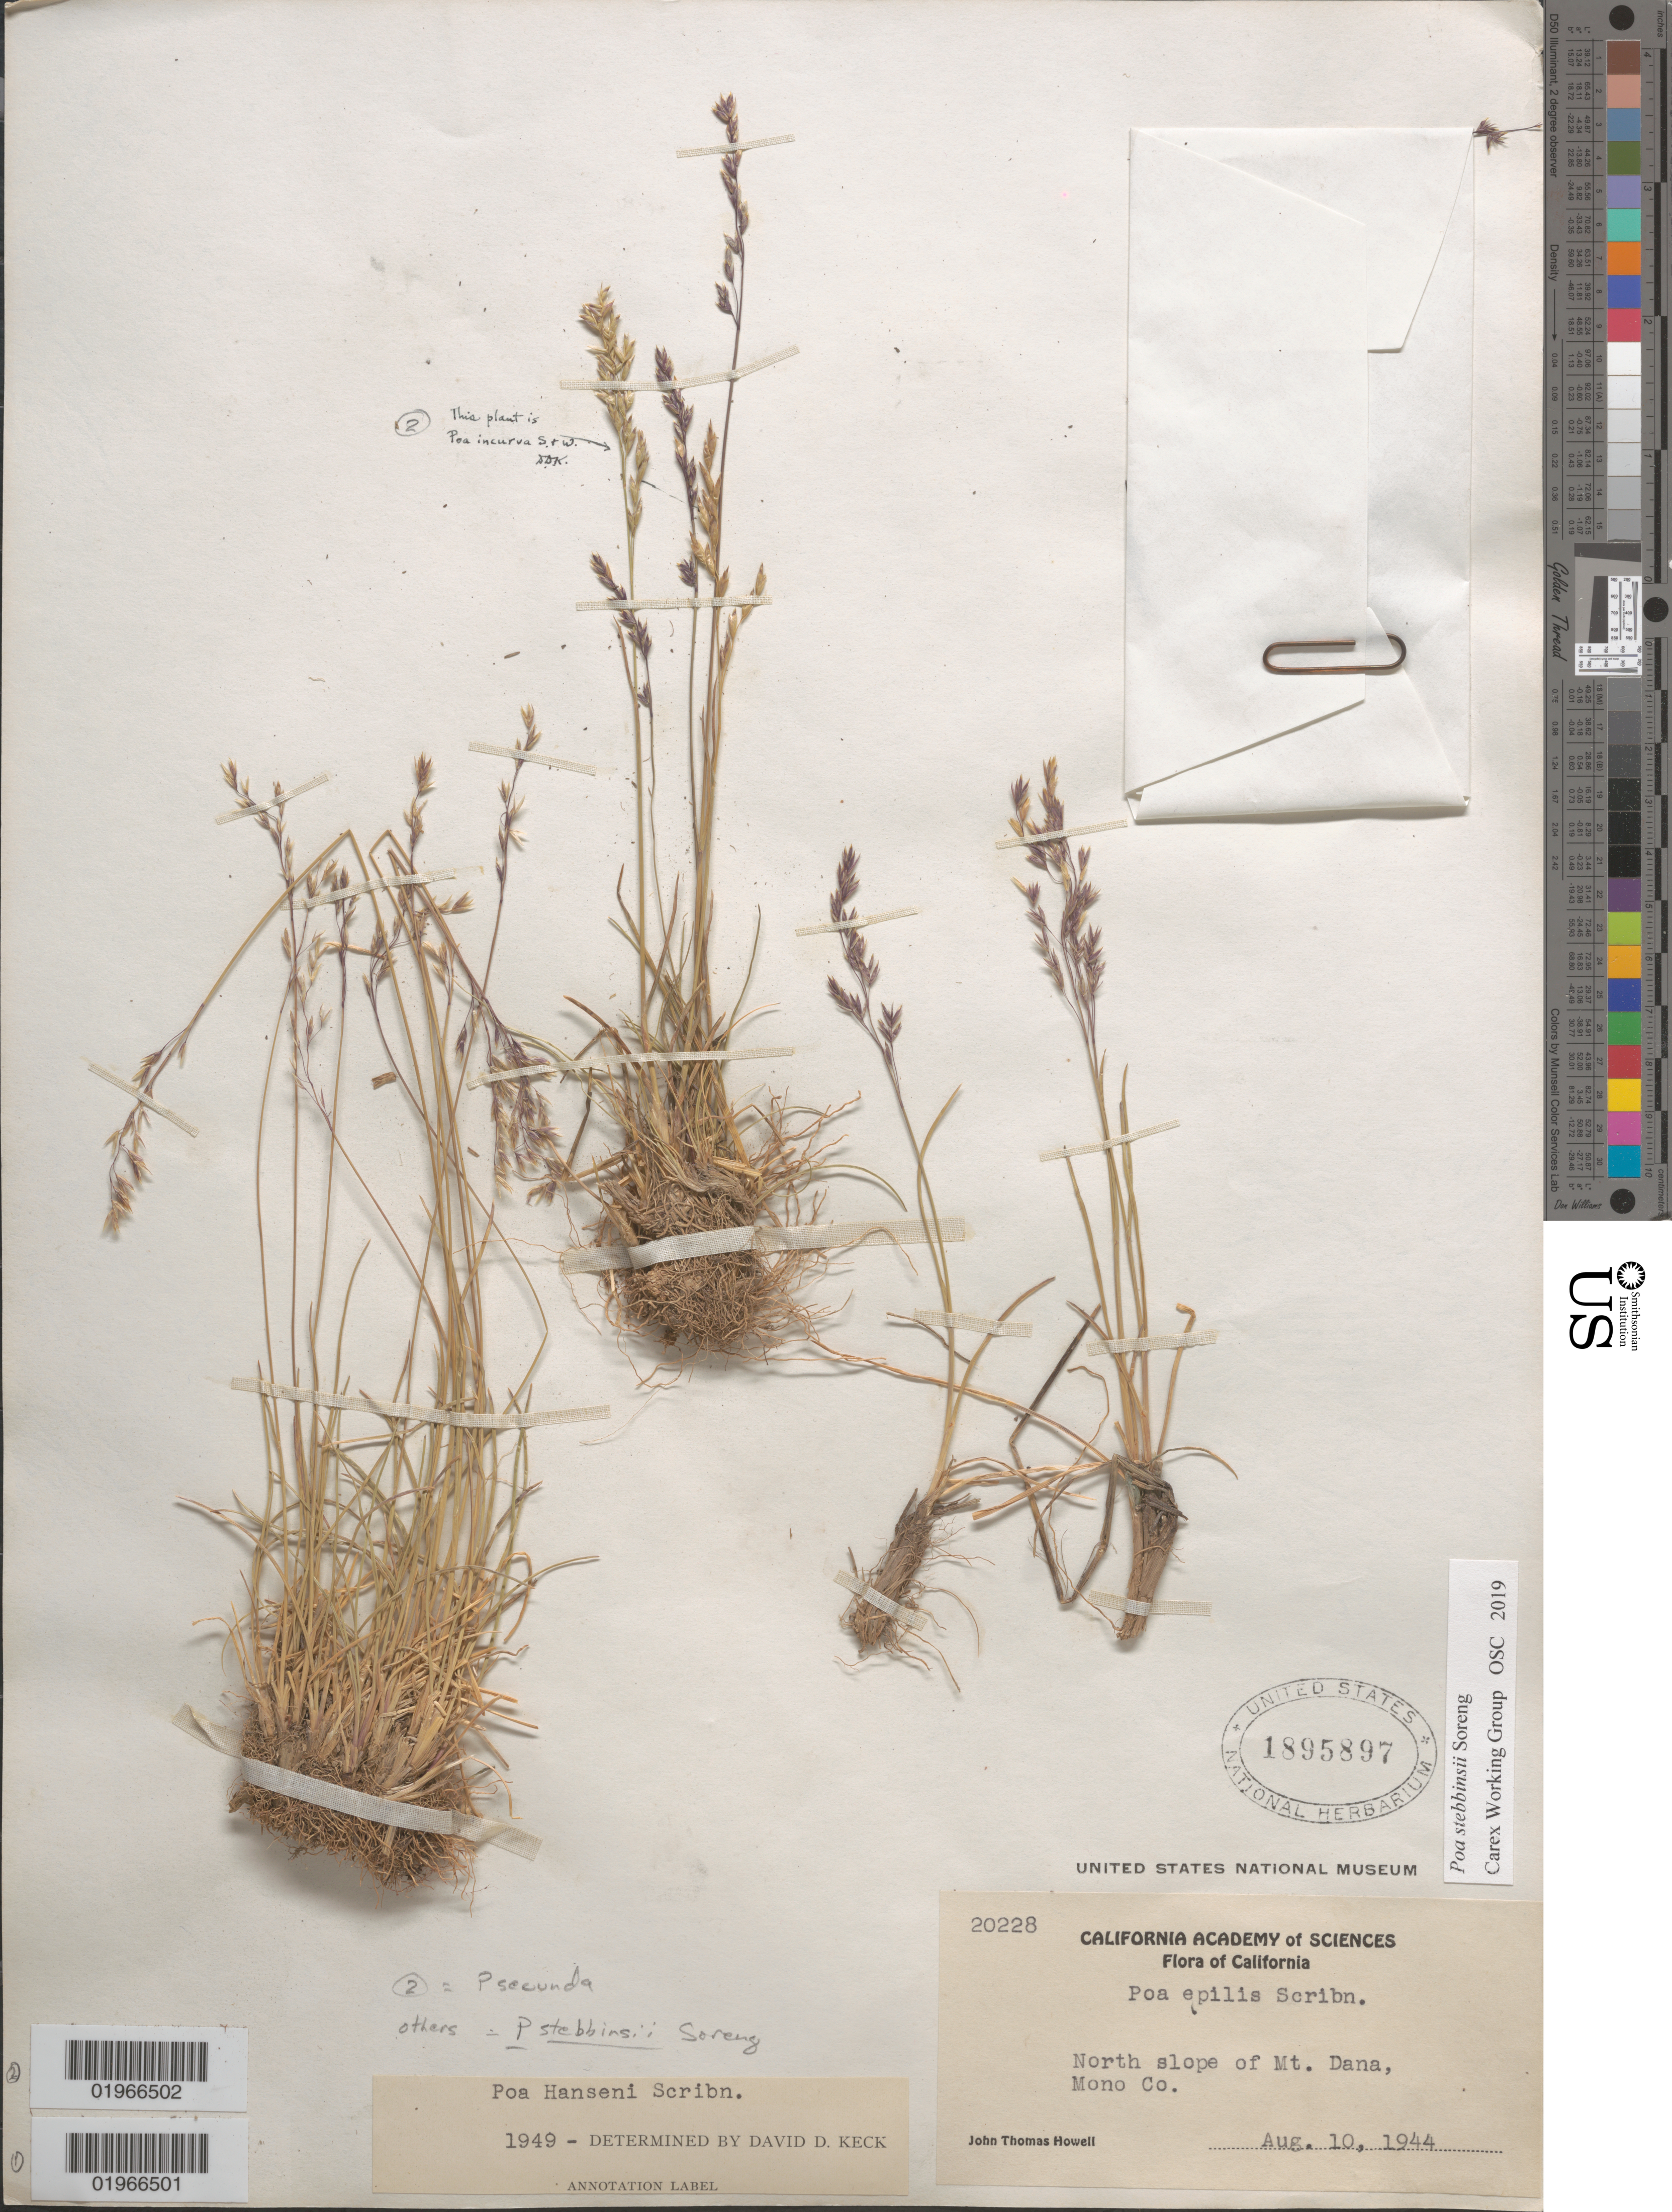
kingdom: Plantae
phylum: Tracheophyta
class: Liliopsida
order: Poales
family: Poaceae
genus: Poa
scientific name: Poa secunda subsp. secunda var. secunda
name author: J. Presl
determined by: Soreng, Robert J., Research Associate (BOT), Smithsonian Institution - National Museum of Natural History (UNITED STATES)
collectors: J. T. Howell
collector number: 20228 (pp 2)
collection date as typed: Aug. 10, 1944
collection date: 1944-08-10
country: United States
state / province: California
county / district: Mono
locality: North slope of Mt. Dana.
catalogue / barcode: US 1895897